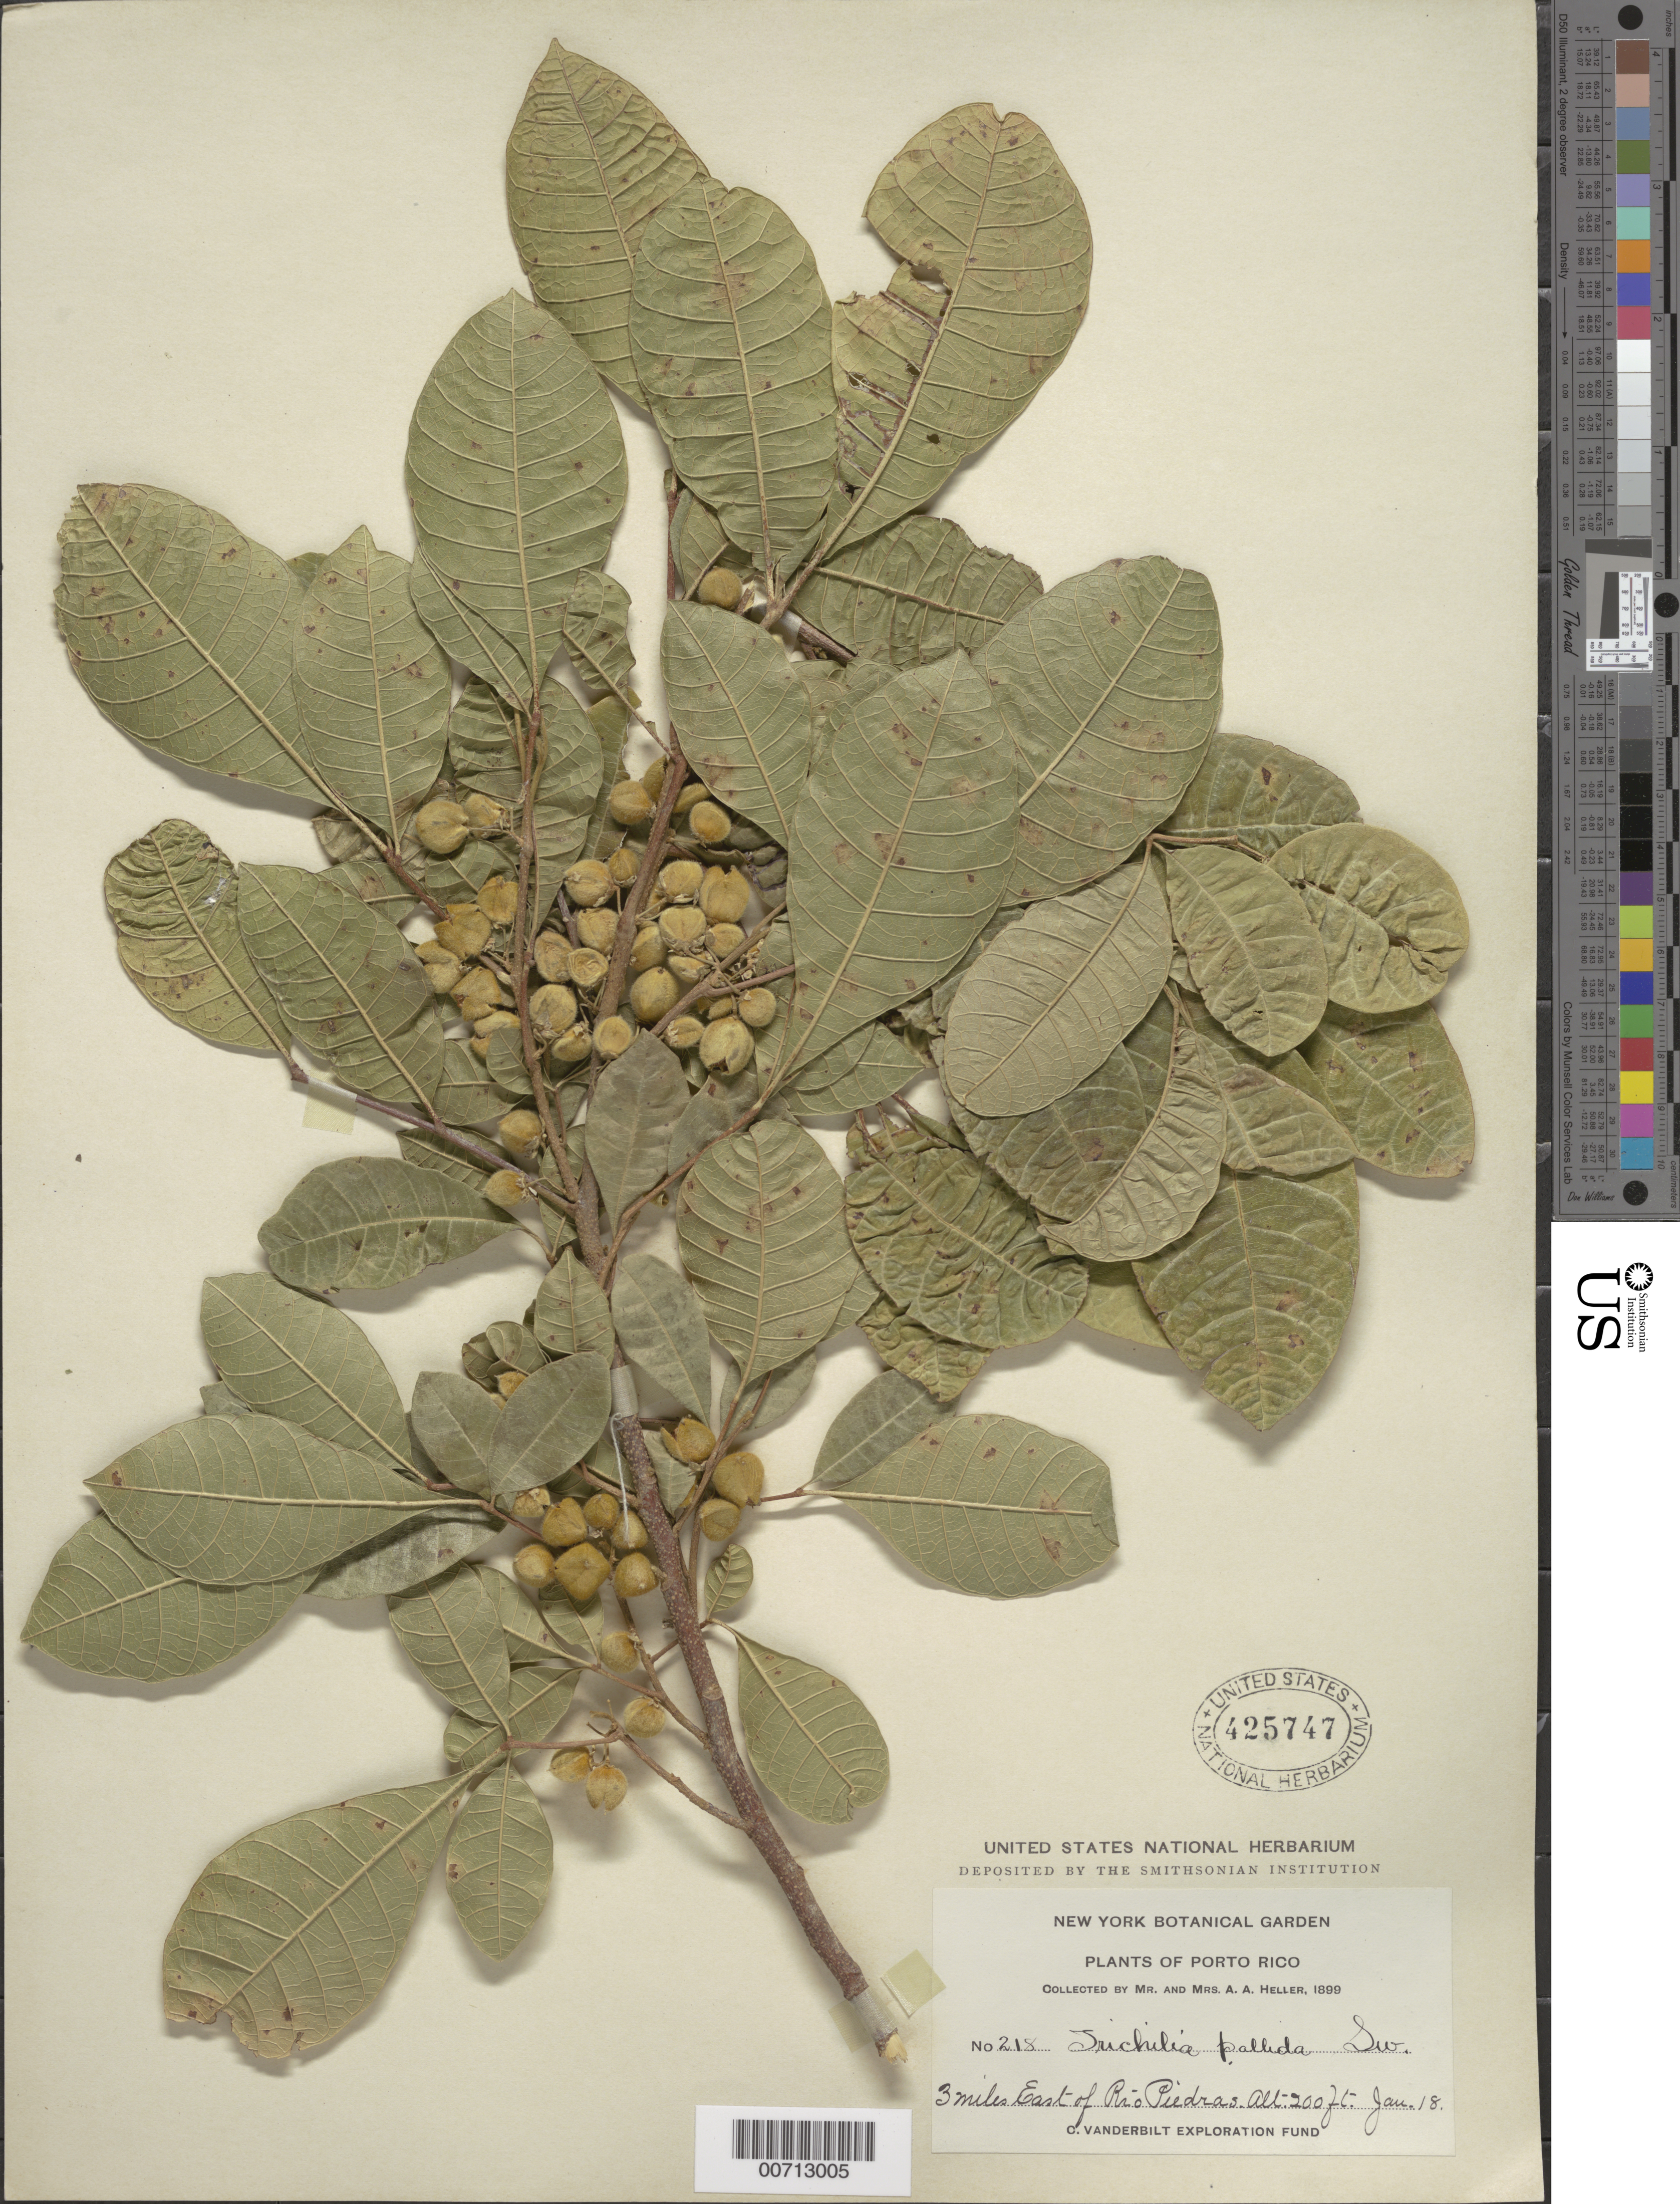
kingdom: Plantae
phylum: Tracheophyta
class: Magnoliopsida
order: Sapindales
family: Meliaceae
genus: Trichilia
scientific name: Trichilia pallida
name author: Sw.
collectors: A. A. Heller & -- Heller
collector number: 218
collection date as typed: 18 Jan 1899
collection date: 1899-01-18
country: Puerto Rico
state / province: Rio Piedras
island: Greater Antilles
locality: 3 mi E of Rio Piedras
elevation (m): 61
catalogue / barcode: US 425747